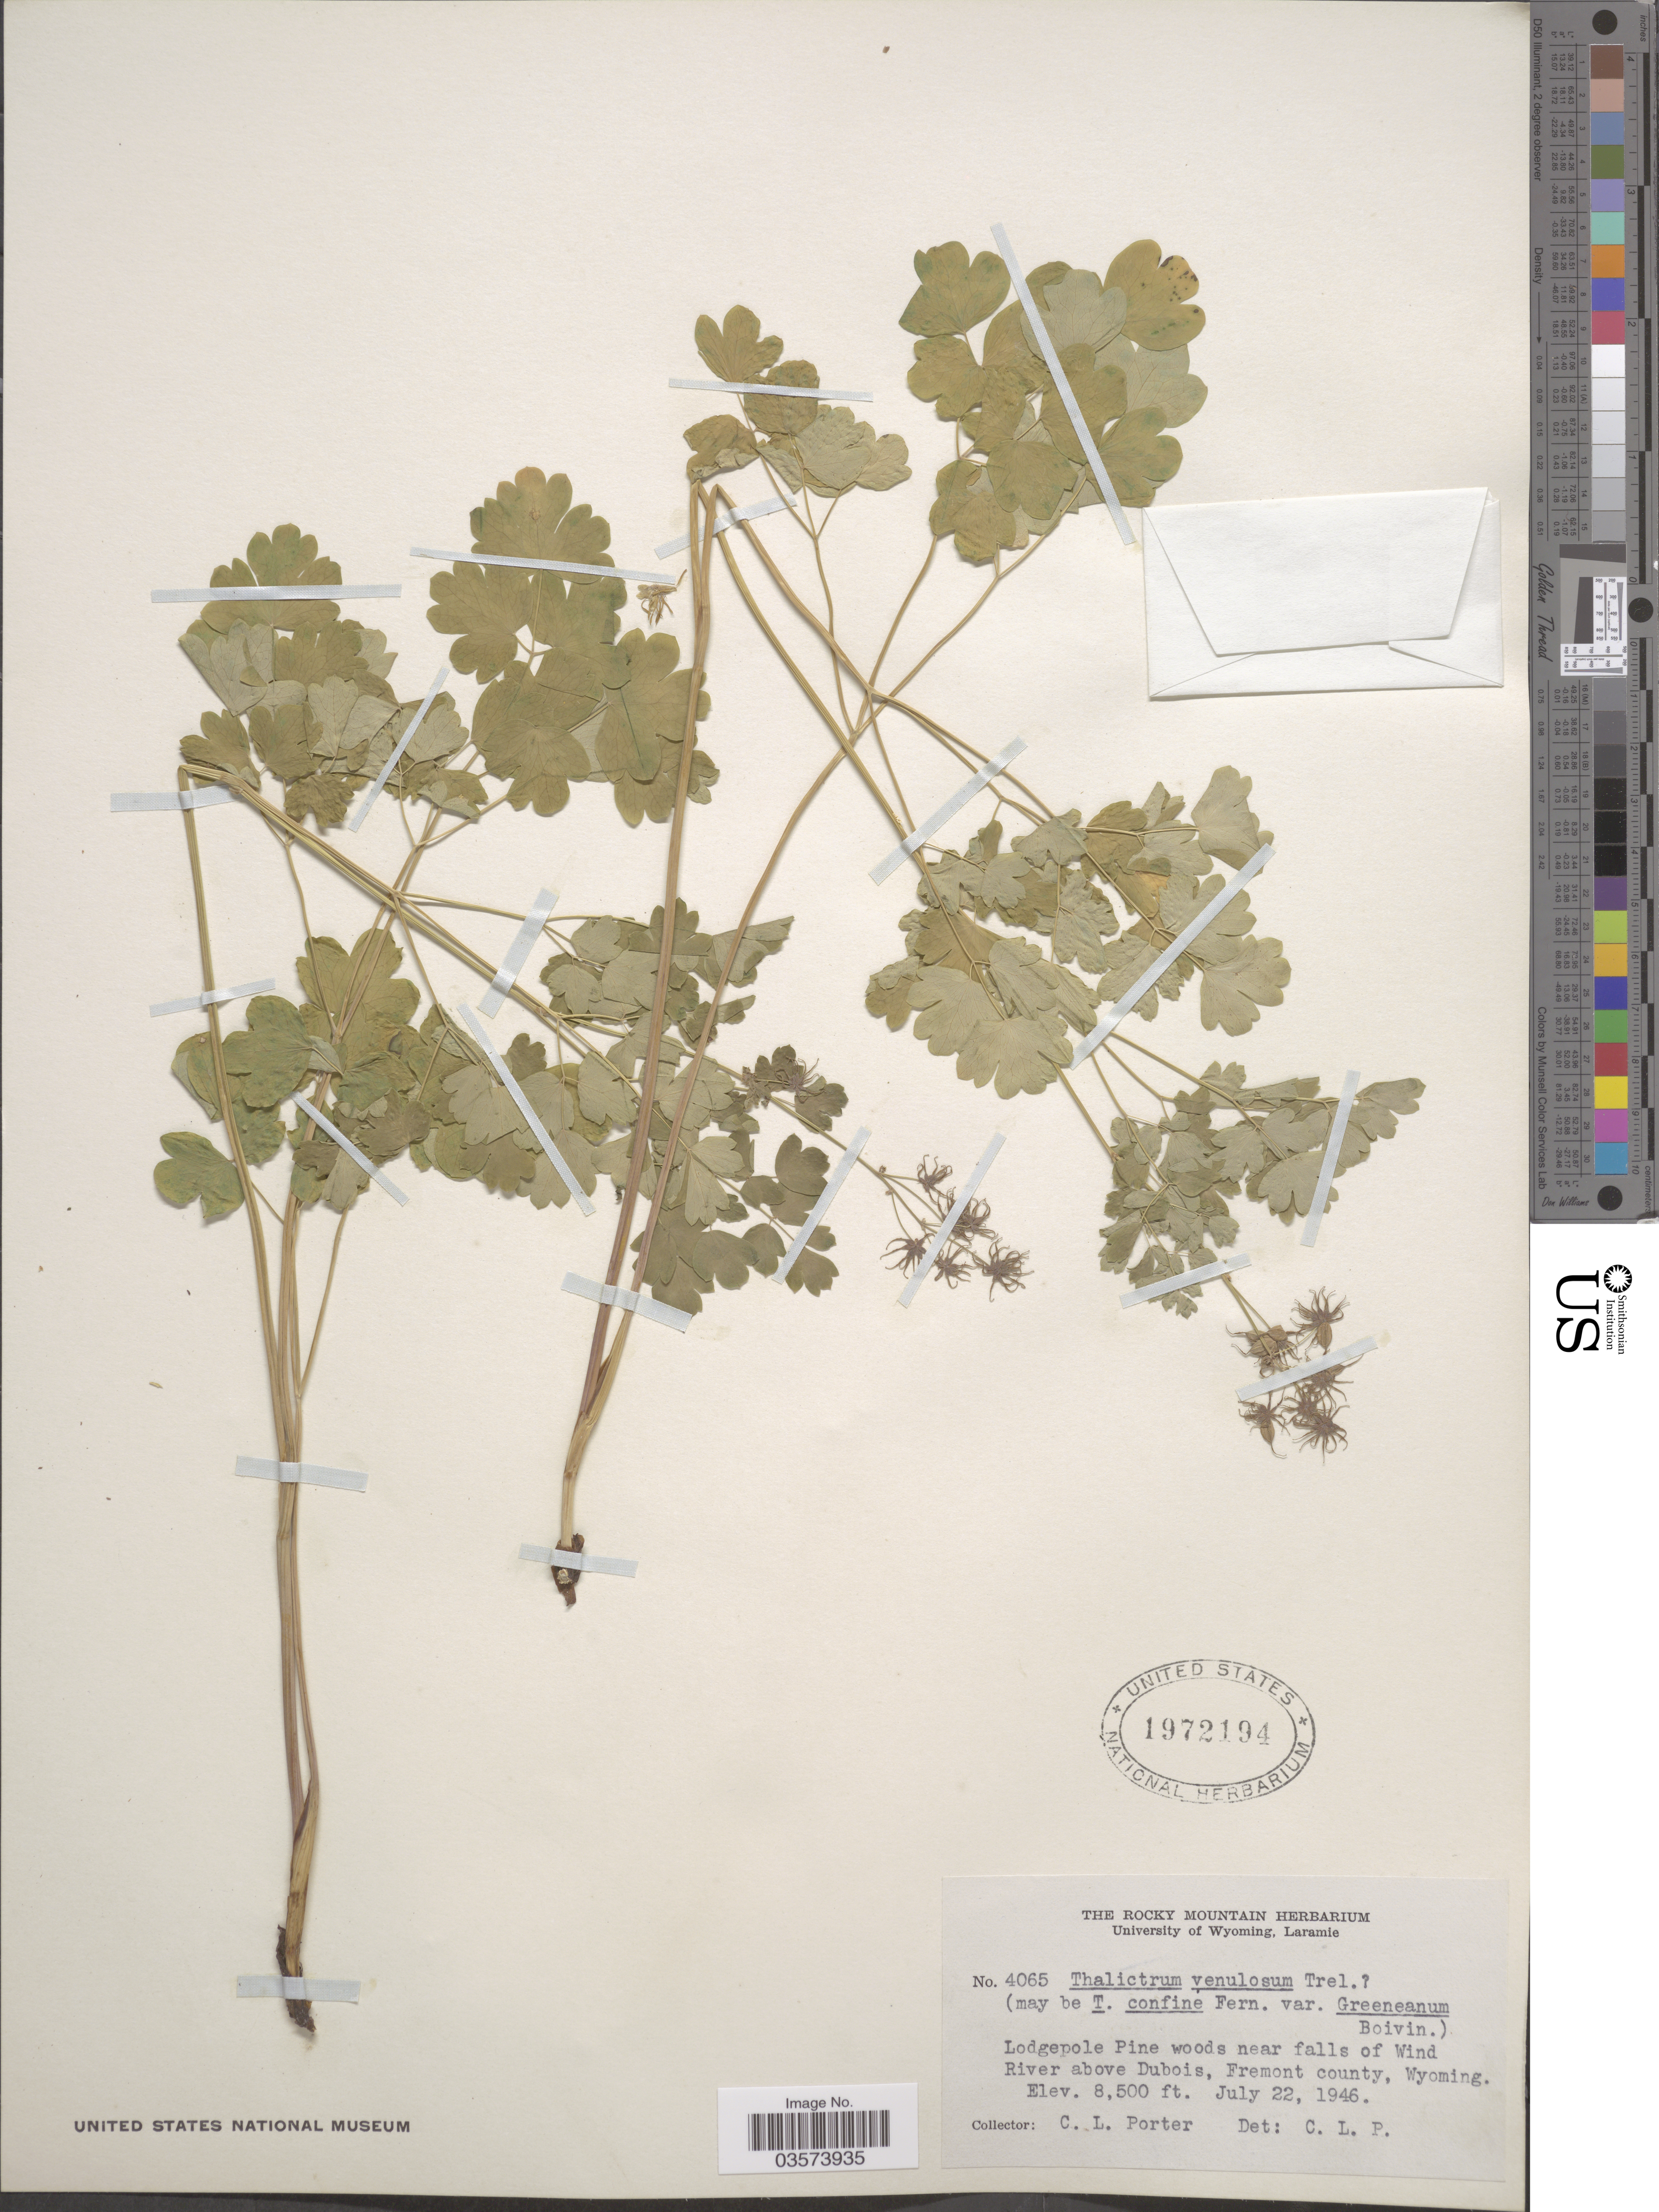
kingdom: Plantae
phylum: Tracheophyta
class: Magnoliopsida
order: Ranunculales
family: Ranunculaceae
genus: Thalictrum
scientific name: Thalictrum fendleri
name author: Engelm. ex A. Gray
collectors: C. L. Porter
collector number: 4065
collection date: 1946-07-22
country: United States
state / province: Wyoming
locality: Lodgepole Pine woods near falls of Wind River above Dubois, Fremont county.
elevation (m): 2591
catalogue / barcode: US 1972194